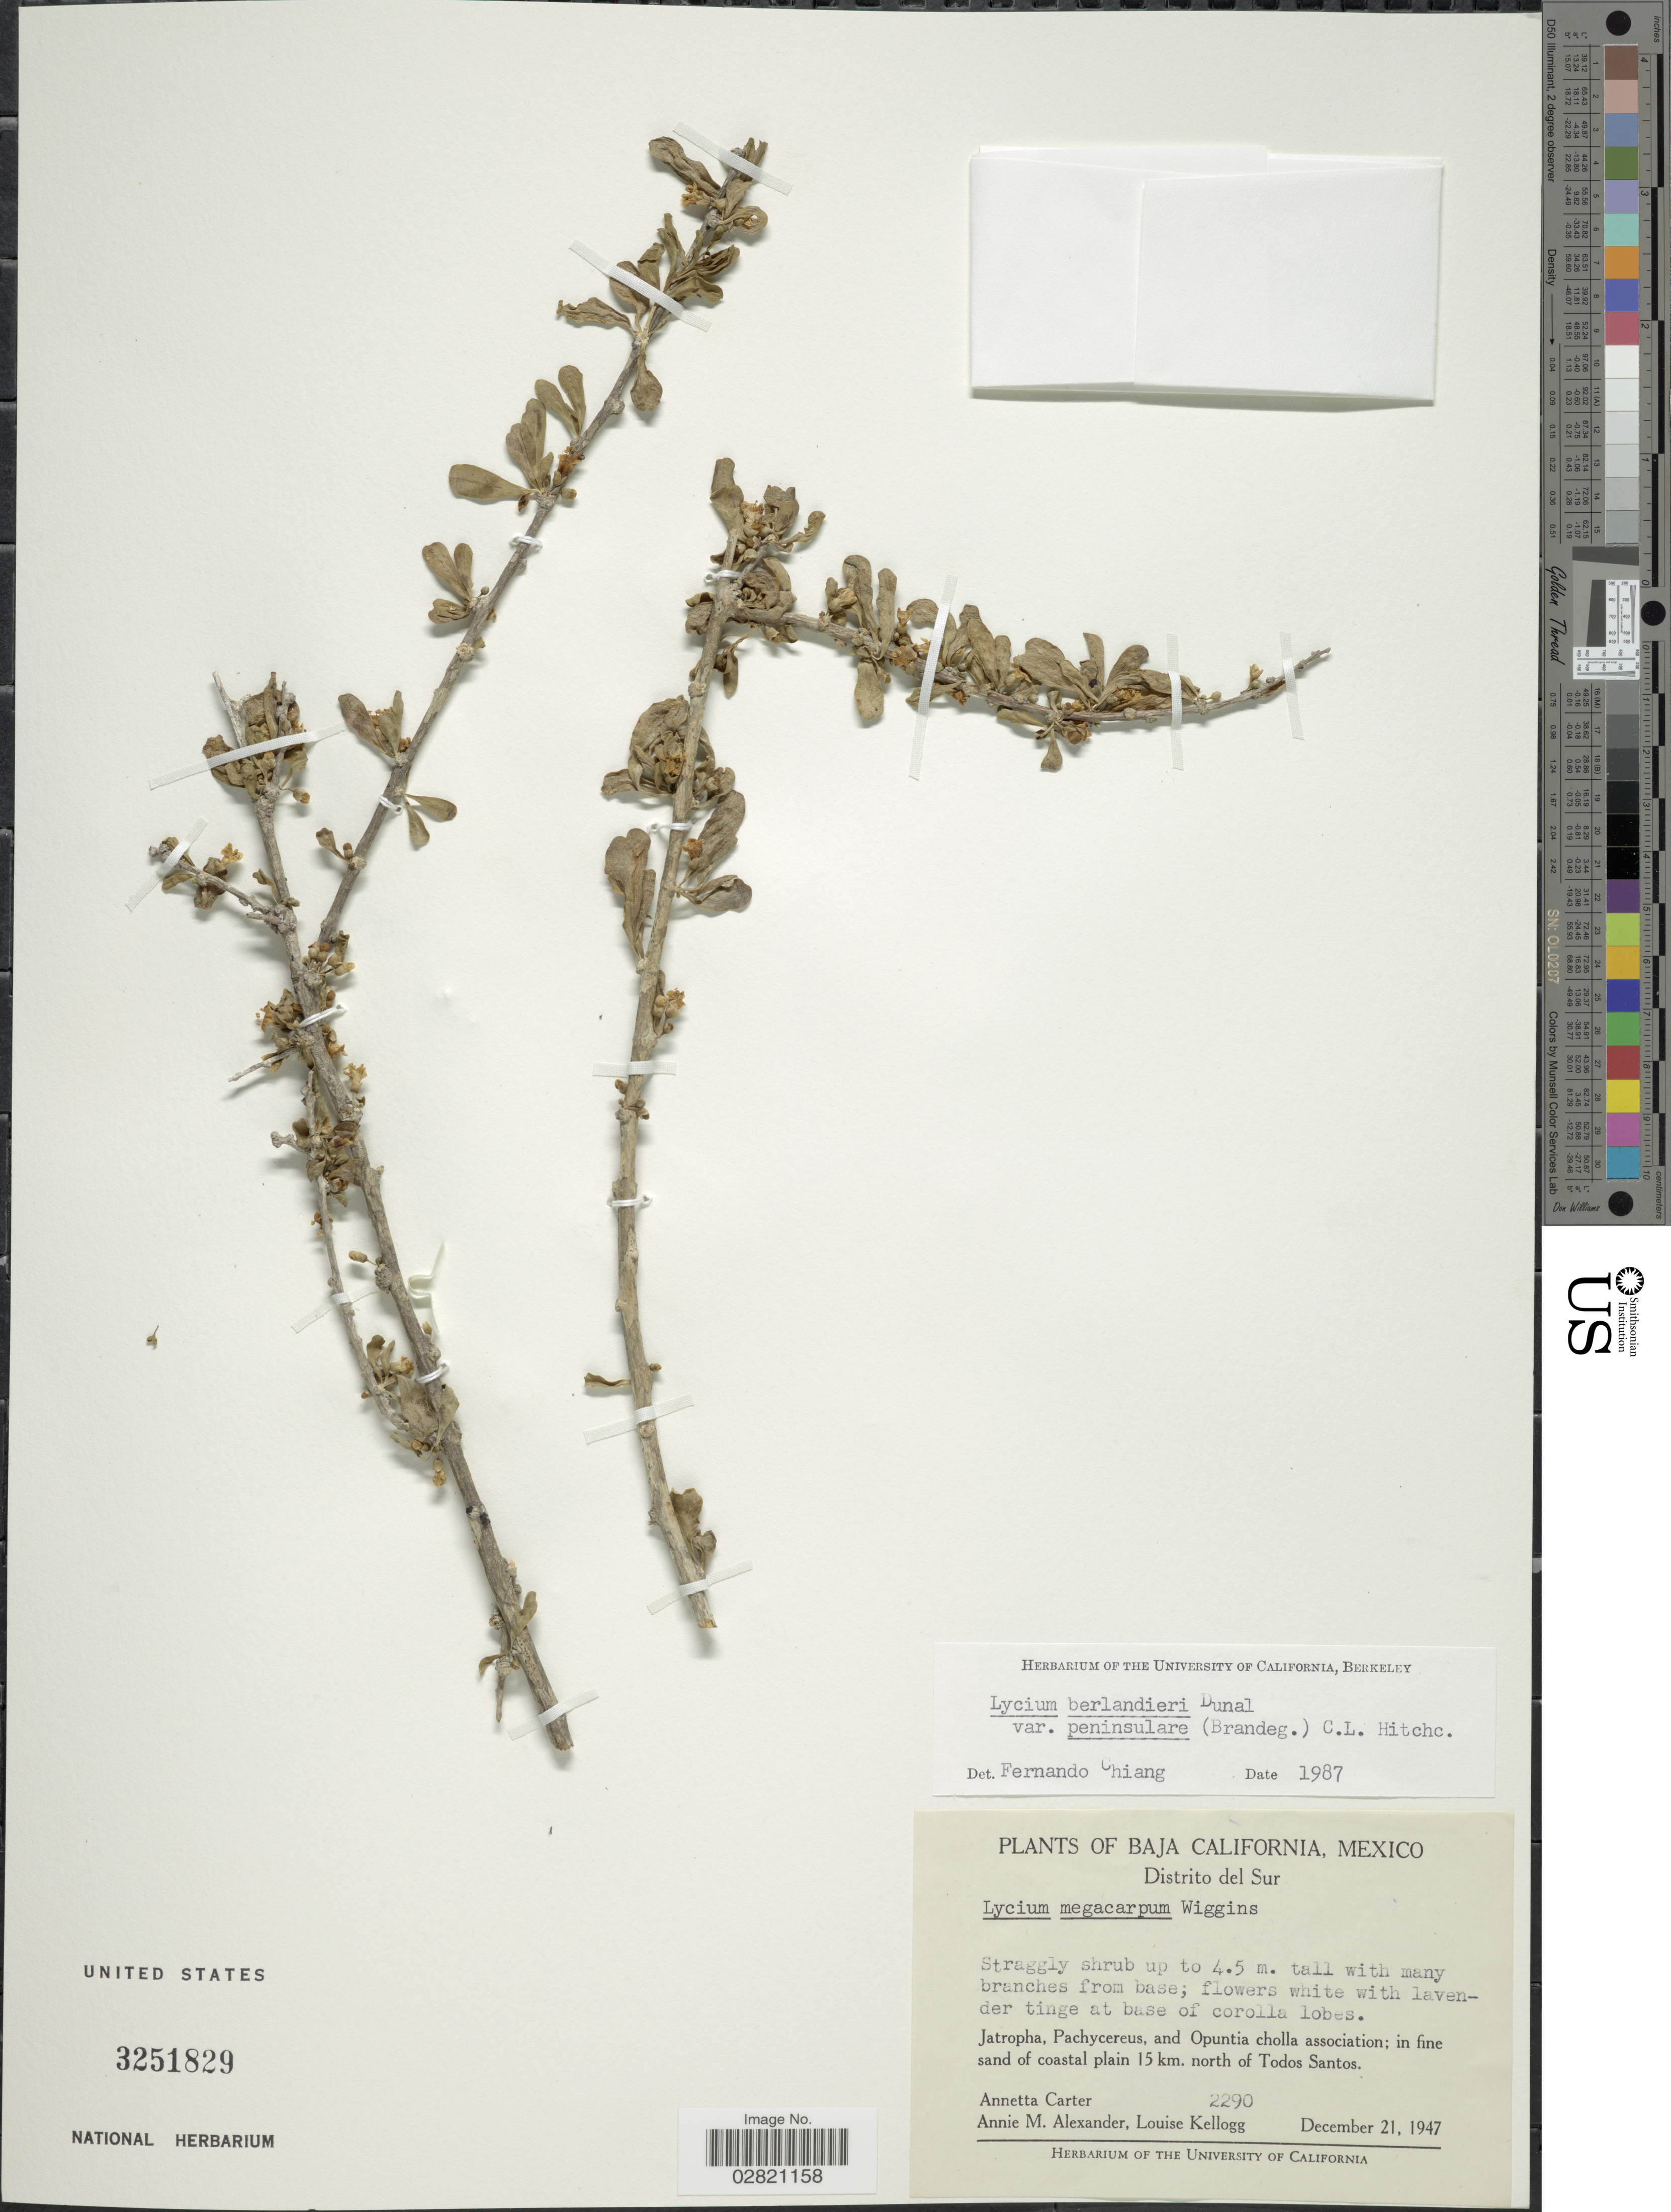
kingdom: Plantae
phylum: Tracheophyta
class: Magnoliopsida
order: Solanales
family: Solanaceae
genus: Lycium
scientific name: Lycium berlandieri var. peninsulare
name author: C.L. Hitchc.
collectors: A. Carter, A. M. Alexander & L. Kellogg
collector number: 2290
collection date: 1947-12-21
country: Mexico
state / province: Baja California Sur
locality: Distrito del Sur. In fine sand of coastal plain 15 km. north of Todos Santos.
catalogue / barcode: US 3251829